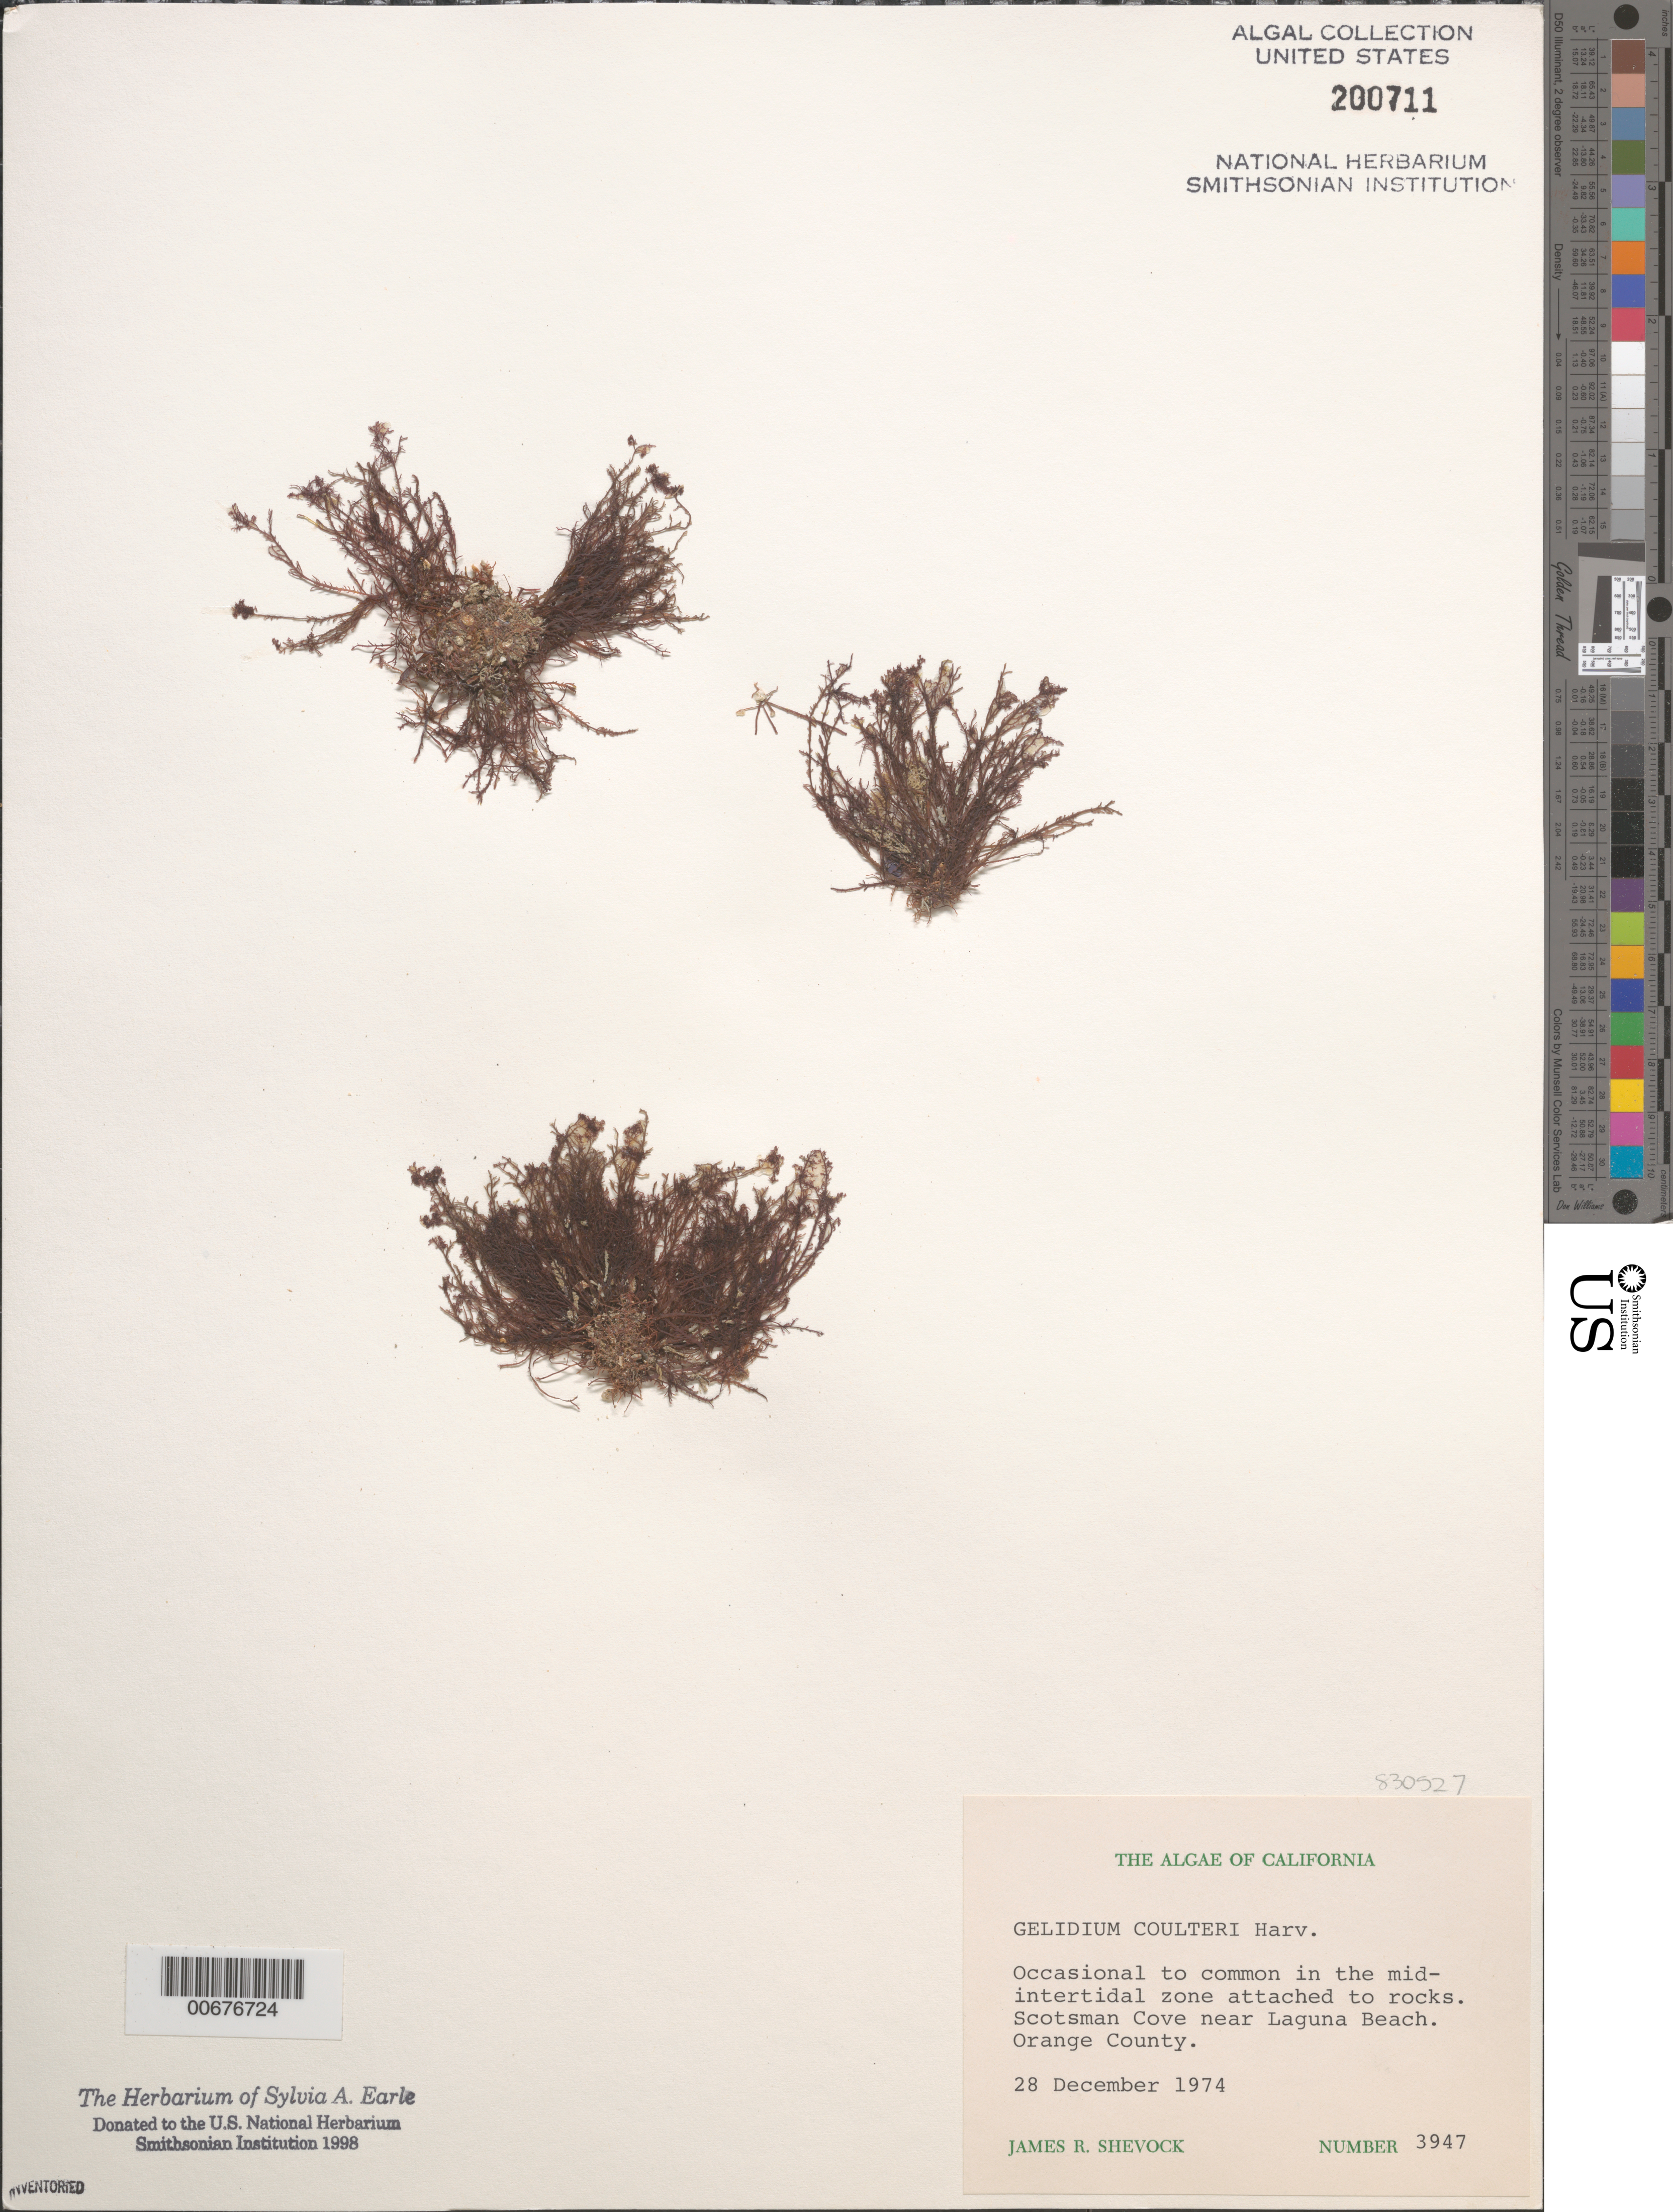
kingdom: Plantae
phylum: Rhodophyta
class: Florideophyceae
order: Gelidiales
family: Gelidiaceae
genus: Gelidium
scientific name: Gelidium coulteri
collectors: J. R. Shevock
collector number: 3947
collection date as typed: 28 Dec 1974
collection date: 1974-12-28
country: United States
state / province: California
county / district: Orange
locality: Scotsman Cove, near Laguna Beach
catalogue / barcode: US 200711